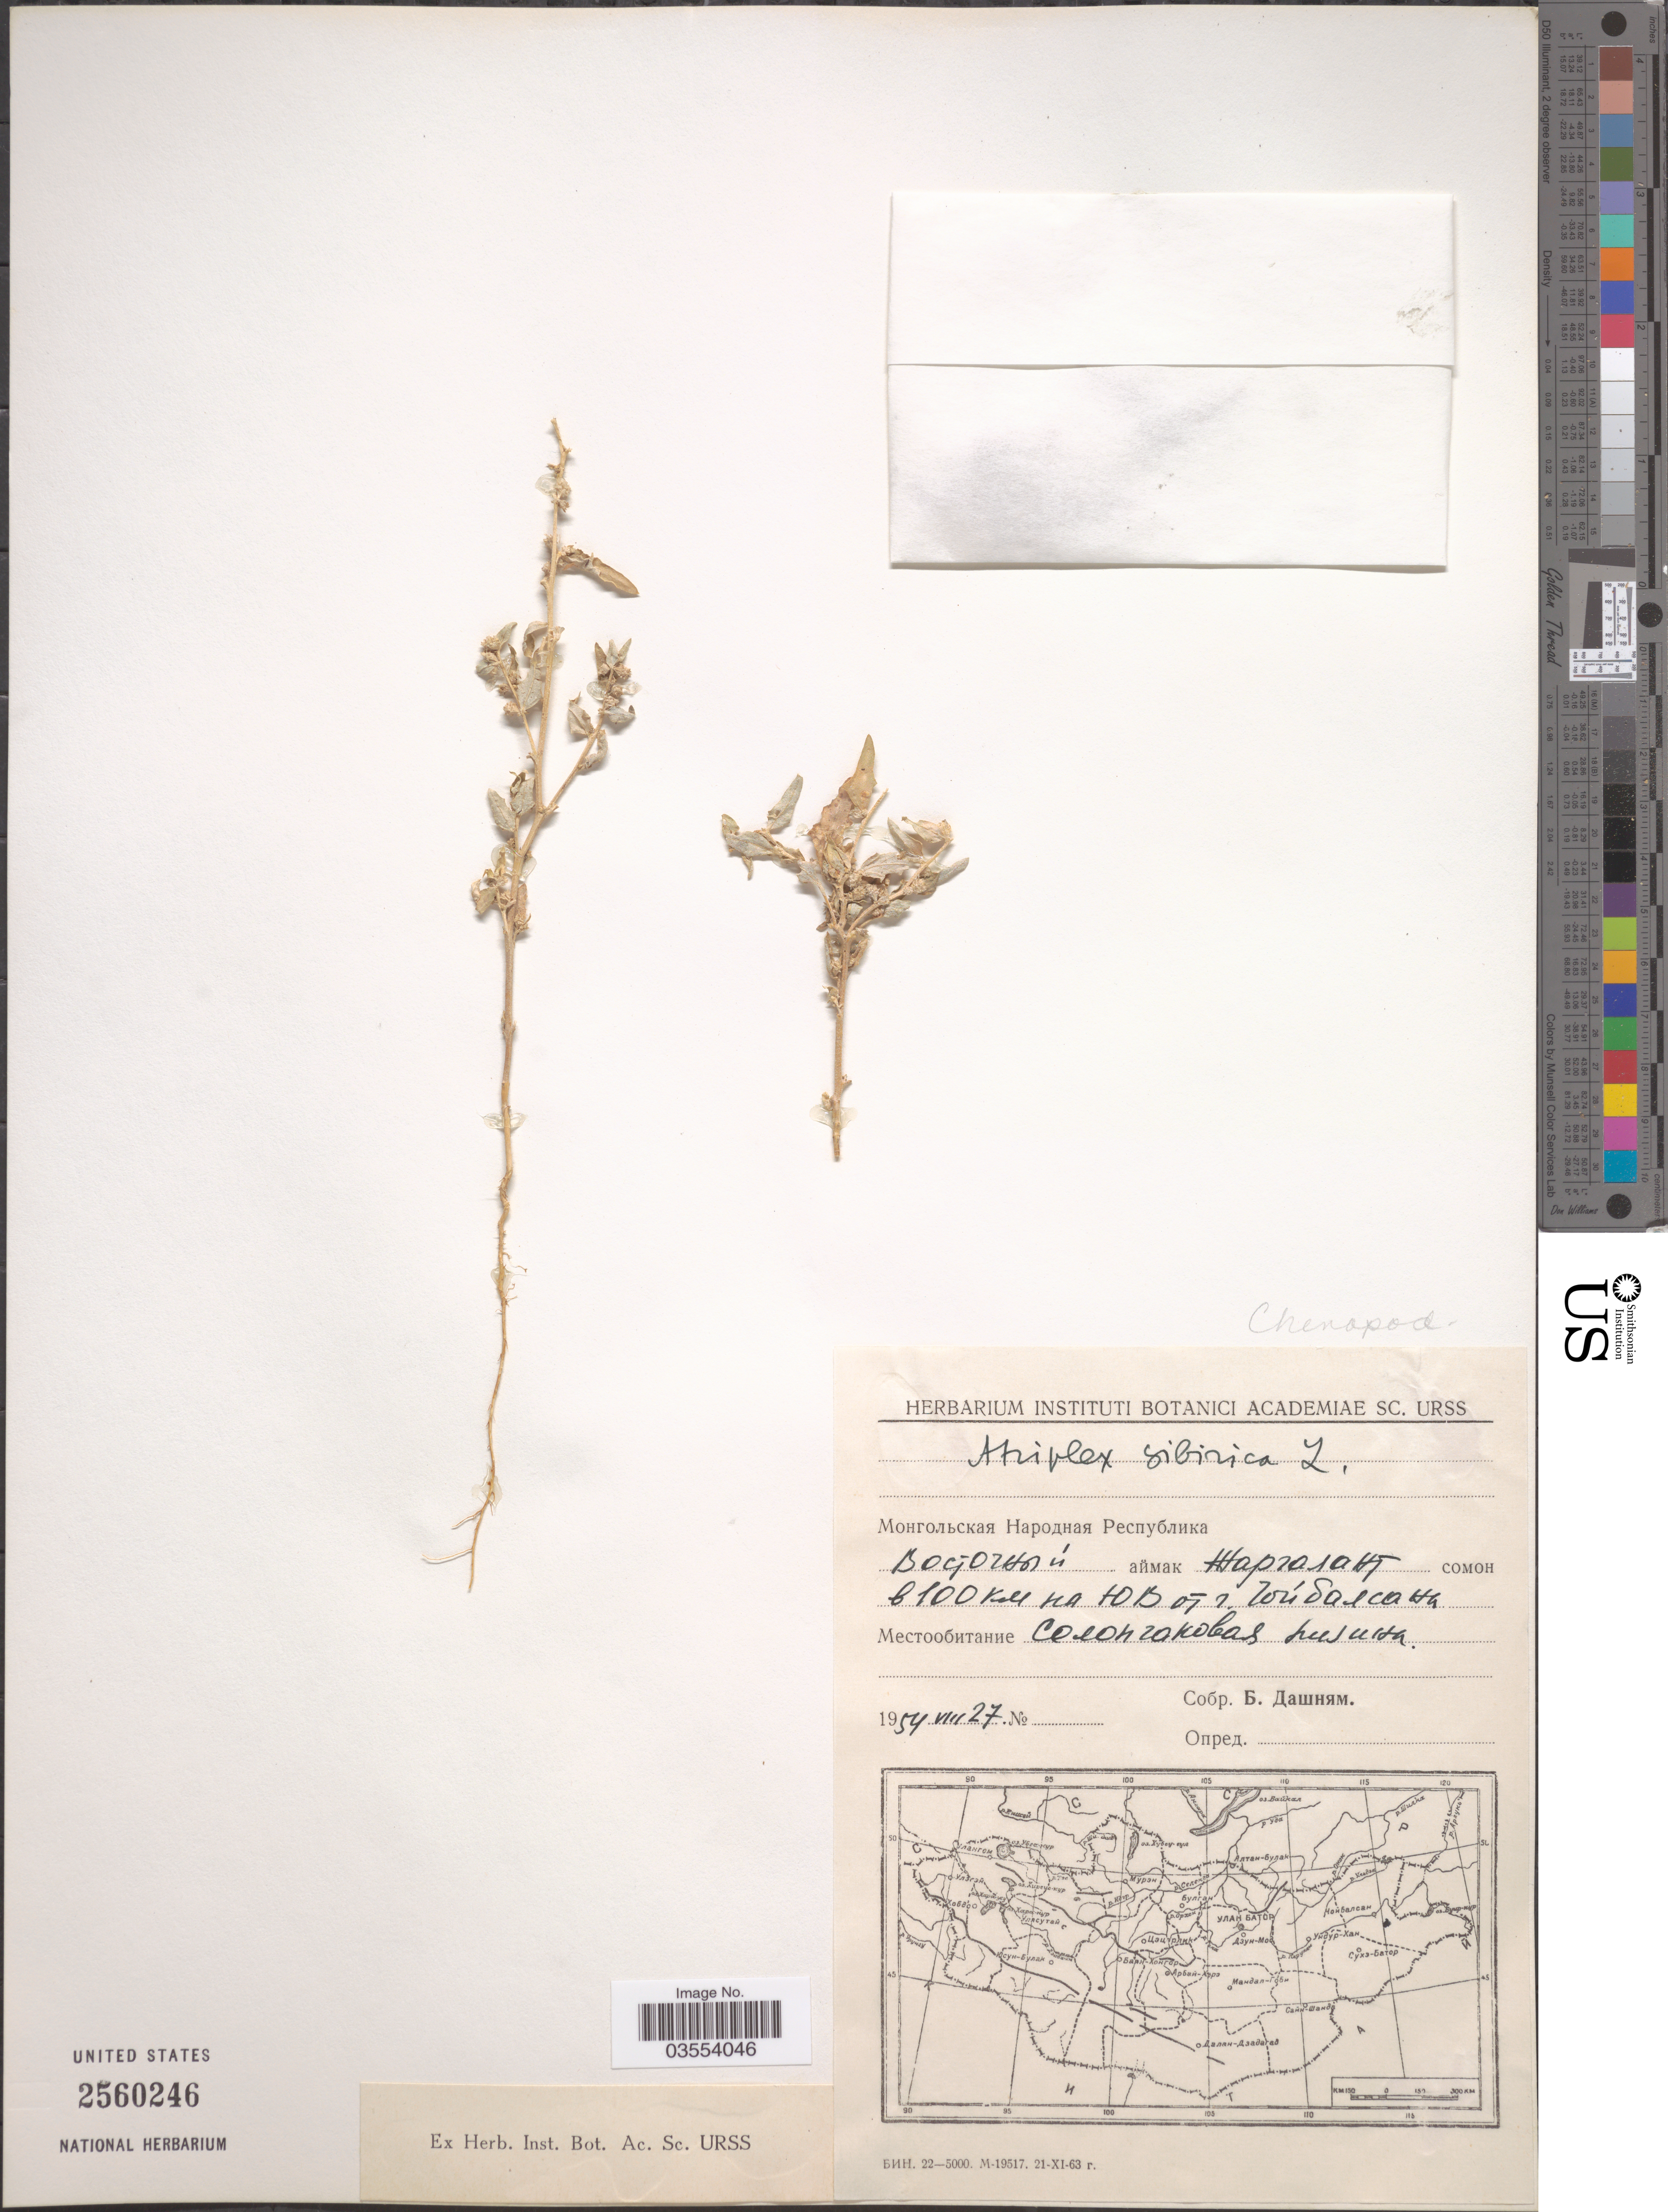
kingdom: Plantae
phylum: Tracheophyta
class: Magnoliopsida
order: Caryophyllales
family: Amaranthaceae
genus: Atriplex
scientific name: Atriplex sibirica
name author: L.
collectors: B. Dashnyam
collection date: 1954-08-27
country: Mongolia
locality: Jargalant, 100 km SE of Goibalsan.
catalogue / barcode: US 2560246